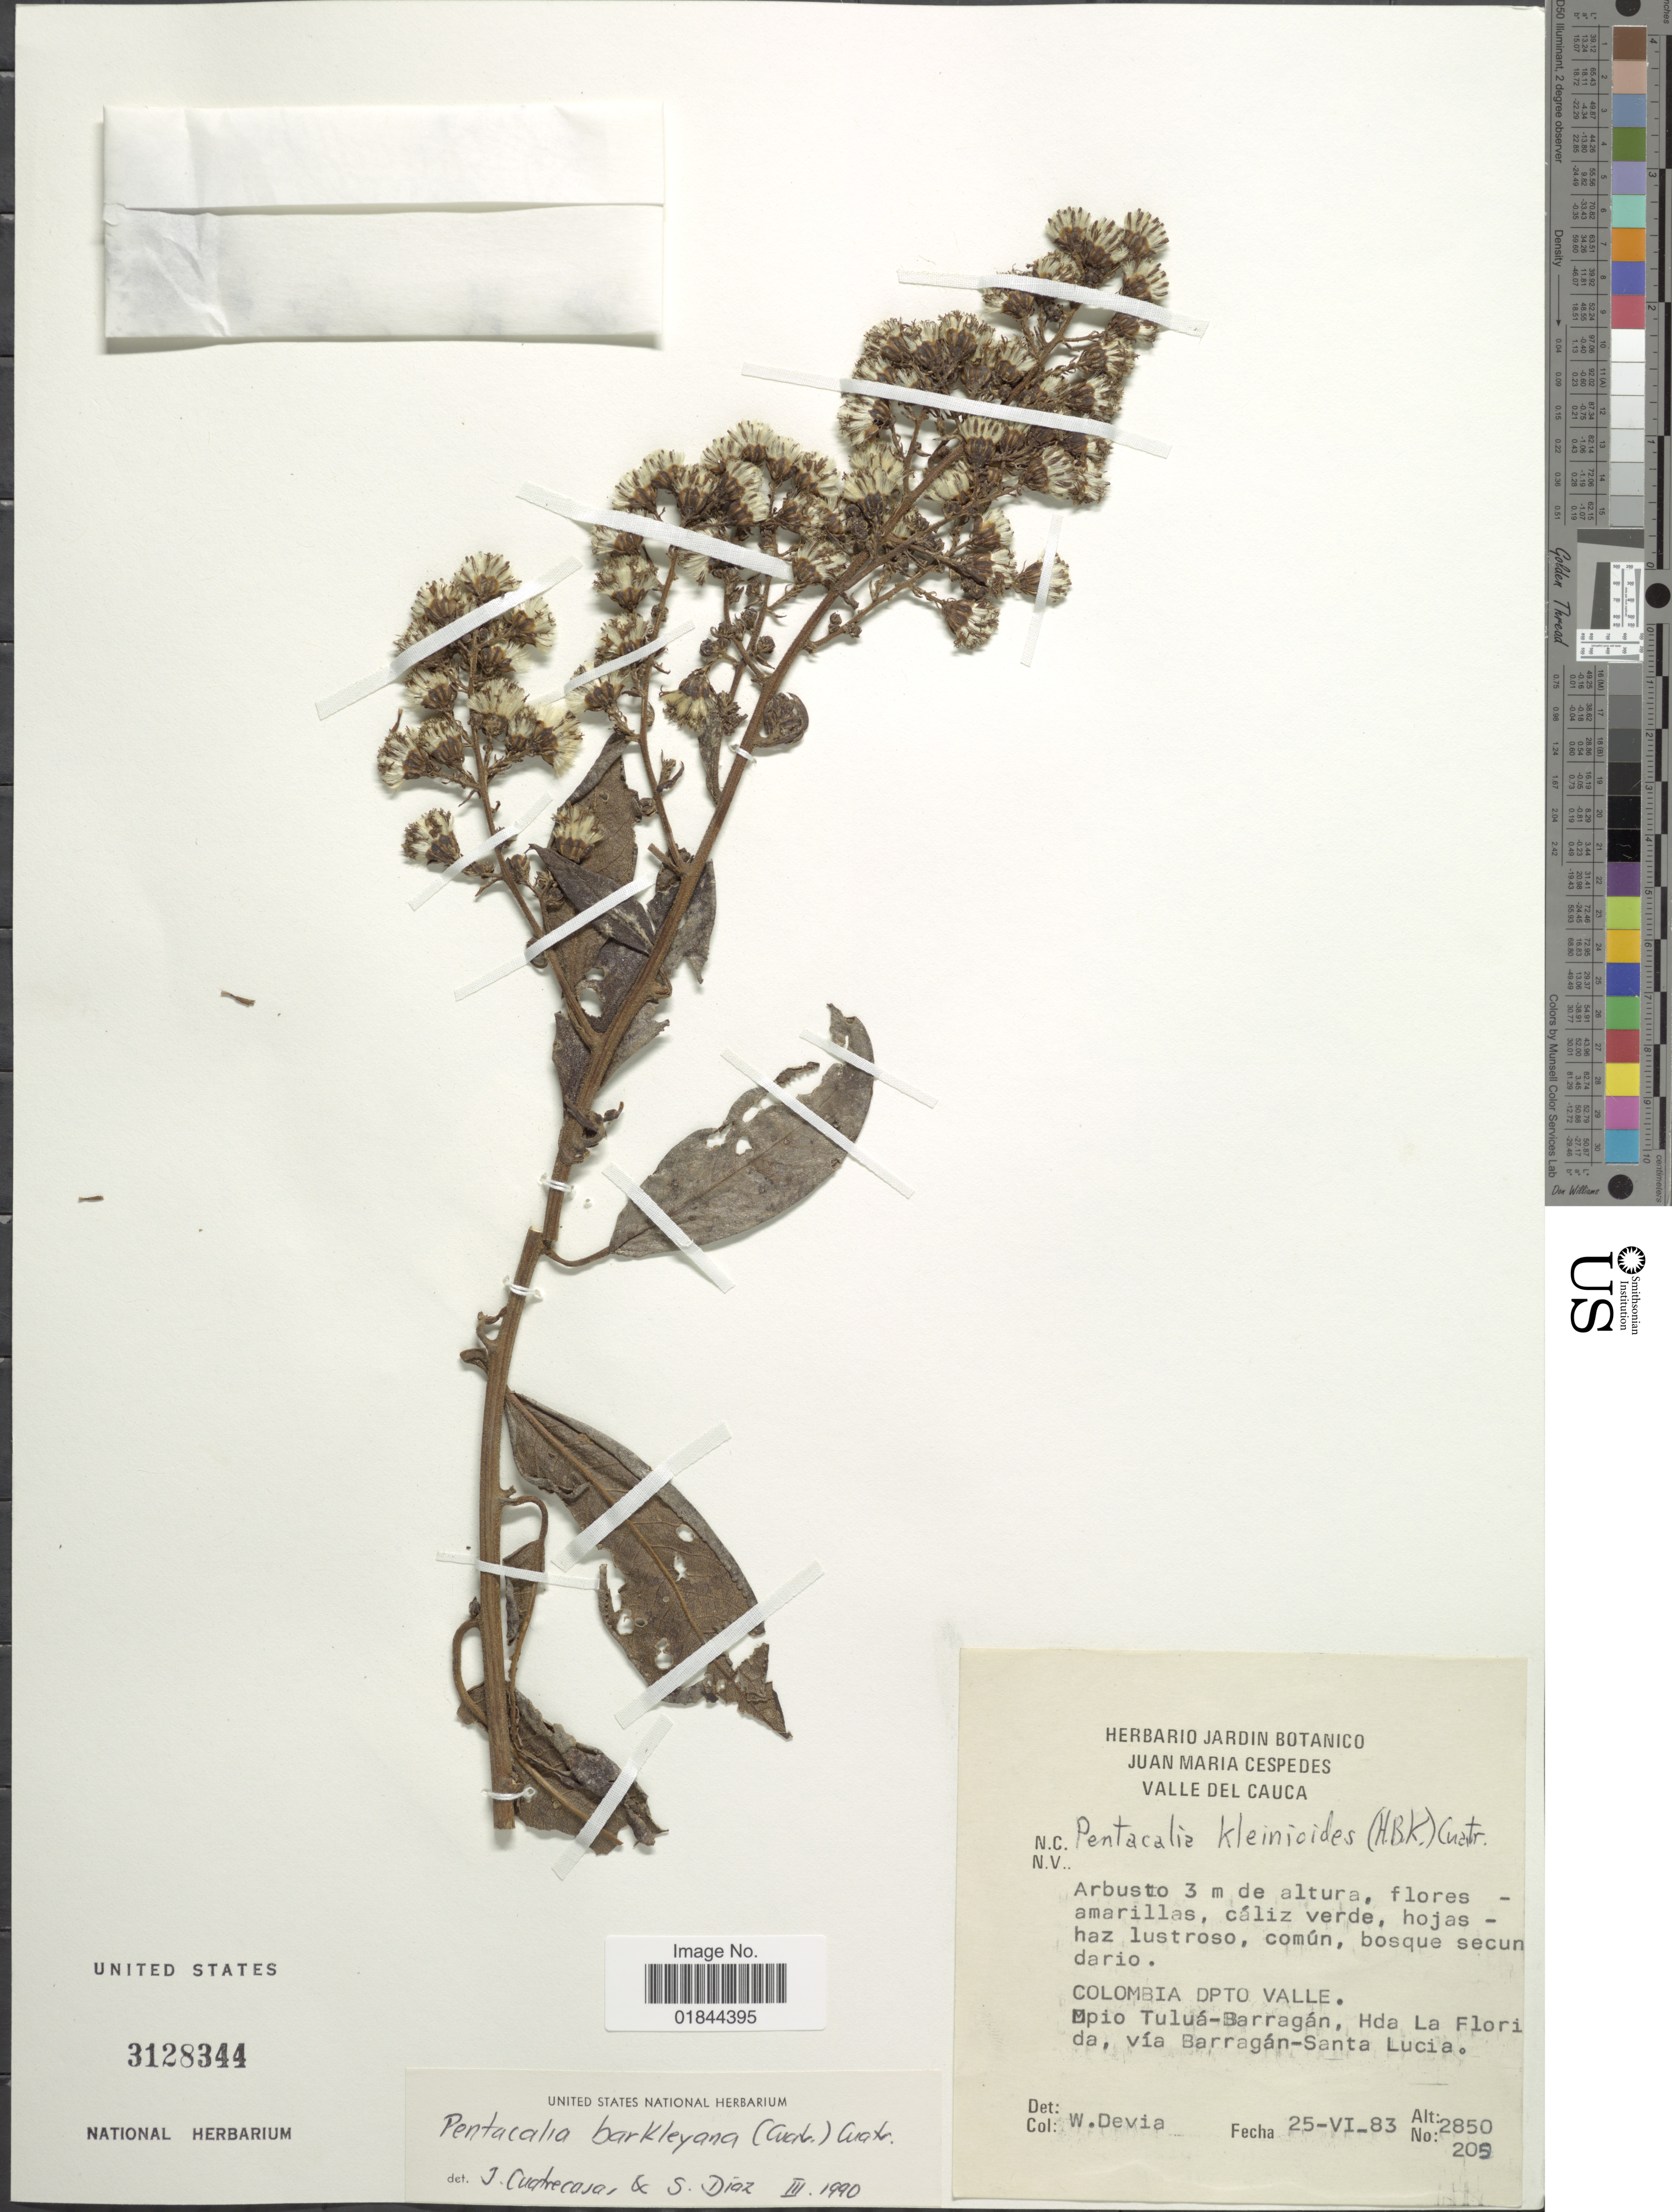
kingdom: Plantae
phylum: Tracheophyta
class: Magnoliopsida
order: Asterales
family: Asteraceae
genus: Pentacalia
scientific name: Pentacalia barkleyana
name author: (Cuatrec.) Cuatrec.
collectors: W. Devia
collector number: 205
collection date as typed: Transcribed d/m/y: 25/6/83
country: Colombia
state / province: Valle del Cauca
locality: Dpto Valle. Mpio Tuluá-Barragán, Hda La Florida, vía Barragán-Santa Lucia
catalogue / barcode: US 3128344